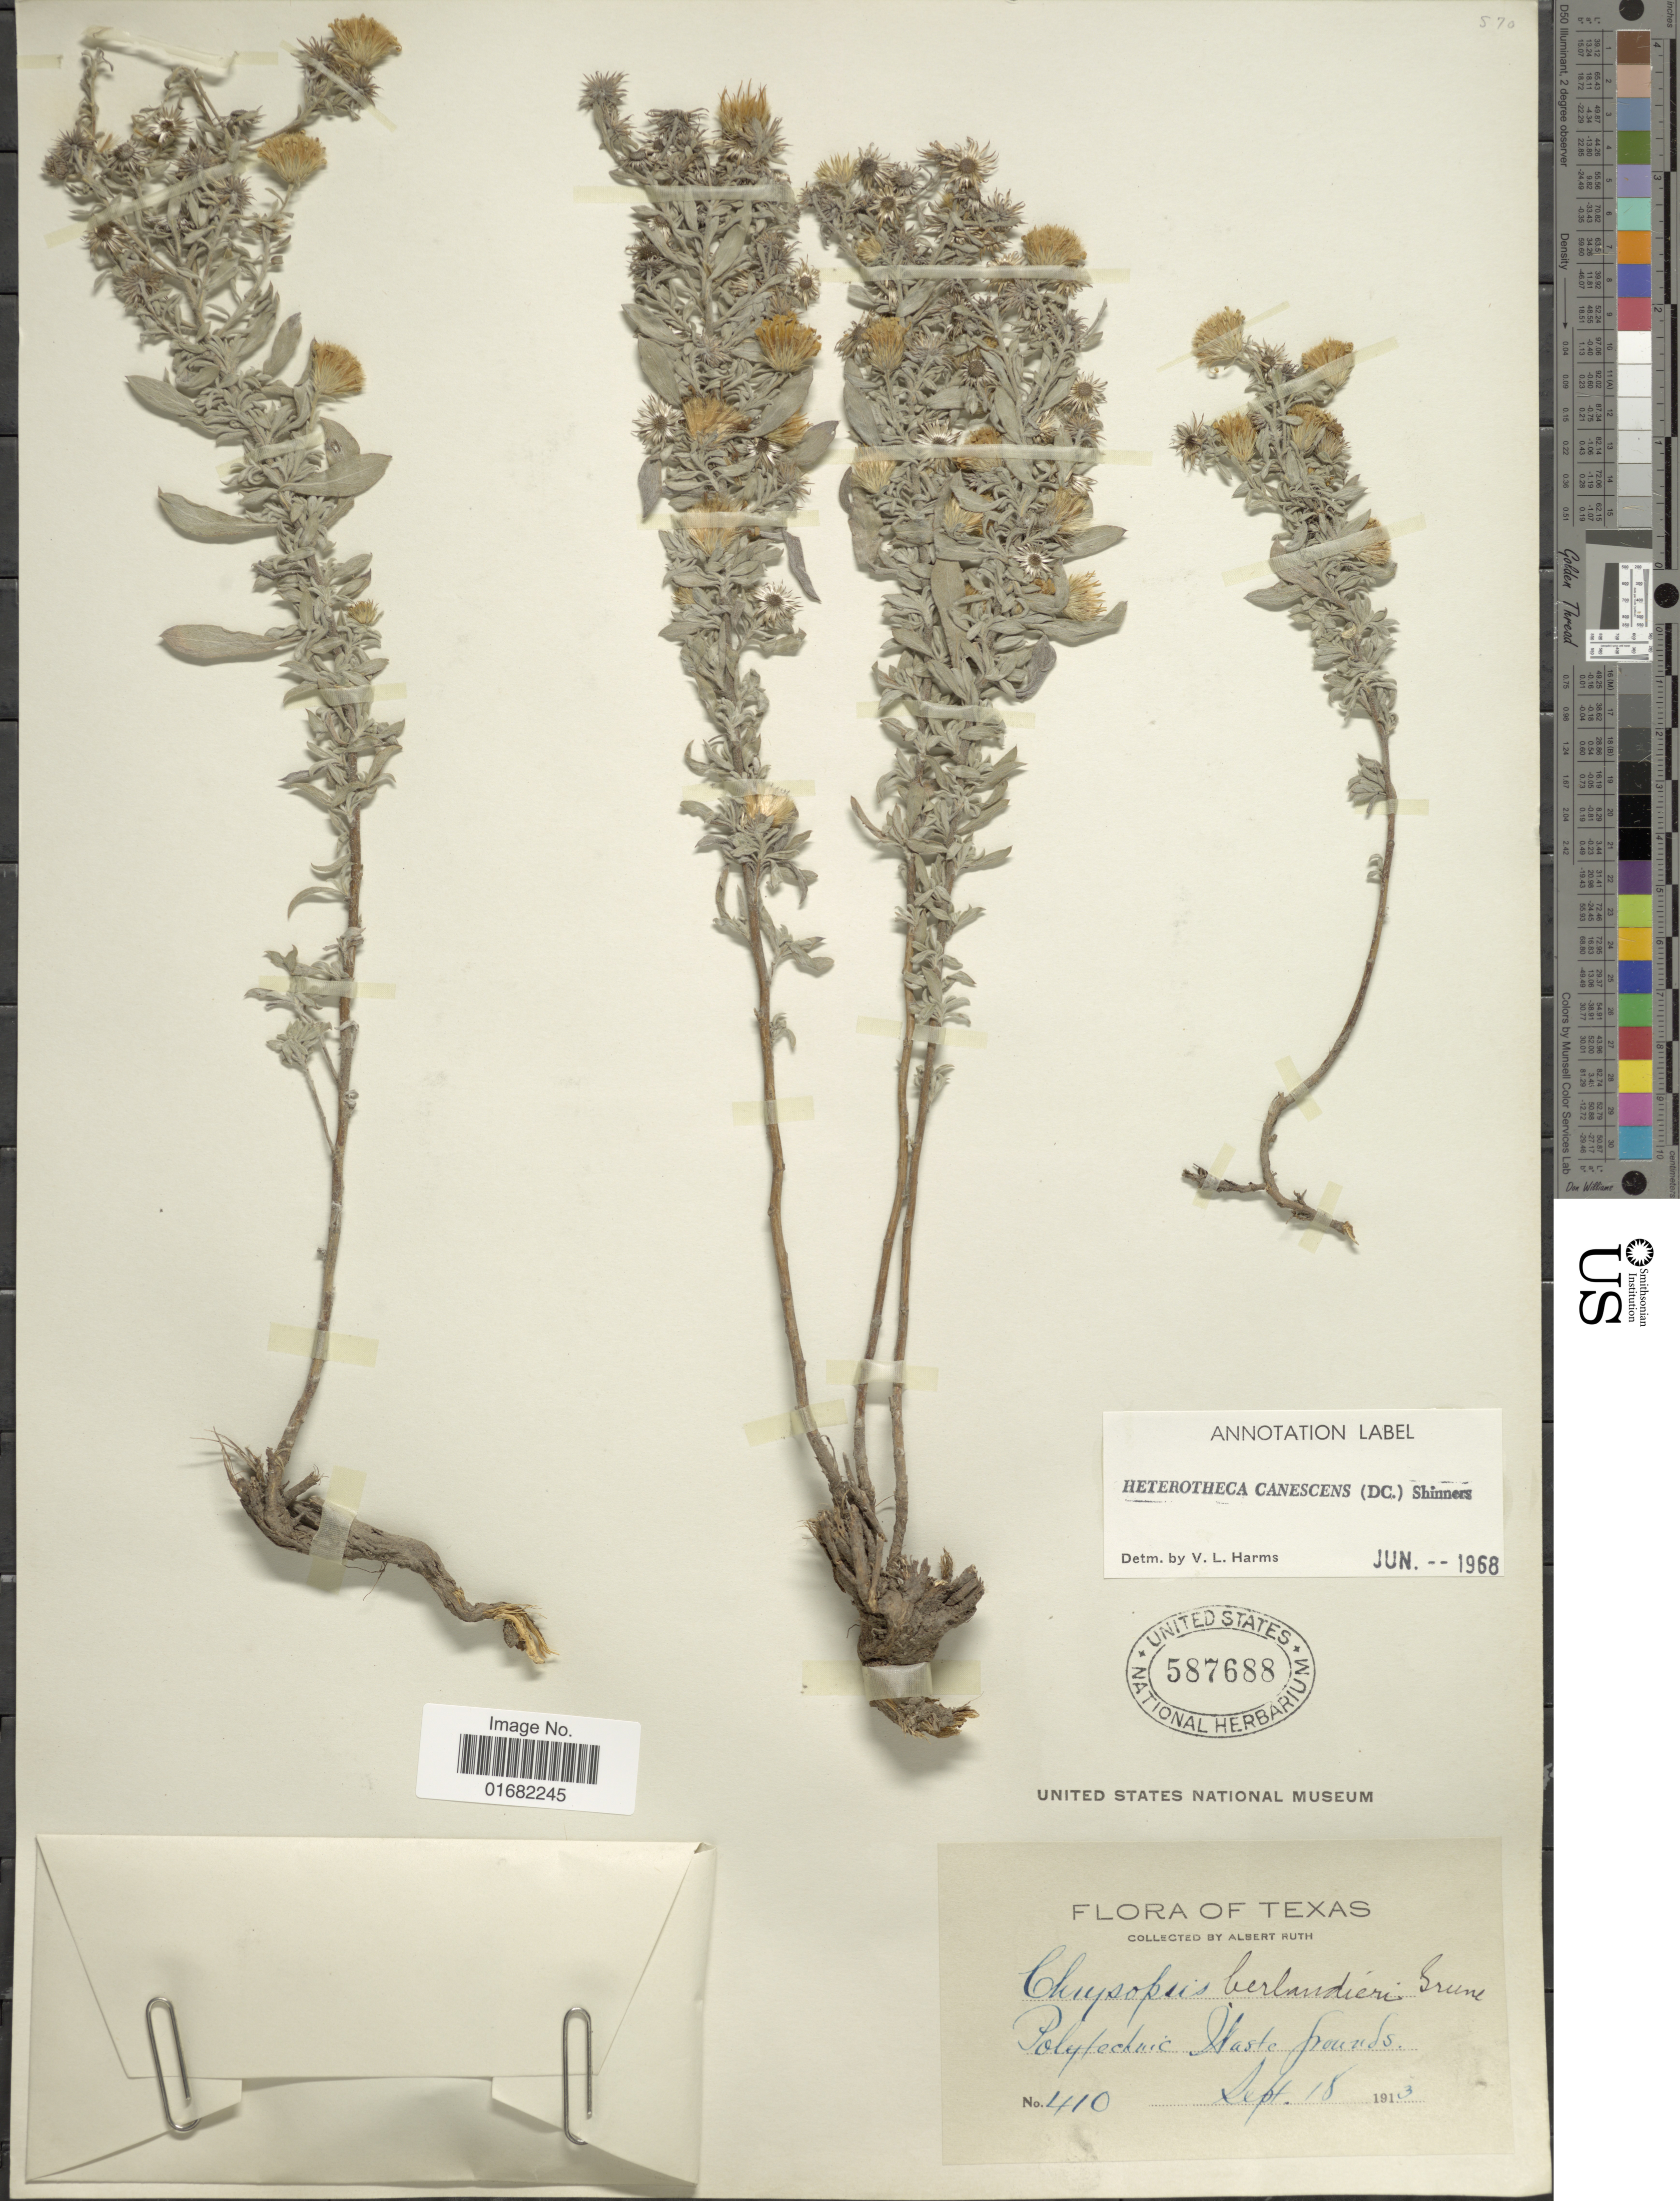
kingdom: Plantae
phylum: Tracheophyta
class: Magnoliopsida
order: Asterales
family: Asteraceae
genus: Heterotheca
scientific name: Heterotheca canescens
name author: (DC.) Shinners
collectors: A. Ruth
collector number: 410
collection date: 1913-09-18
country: United States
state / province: Texas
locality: Polytechnic Waste Grounds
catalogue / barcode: US 587688